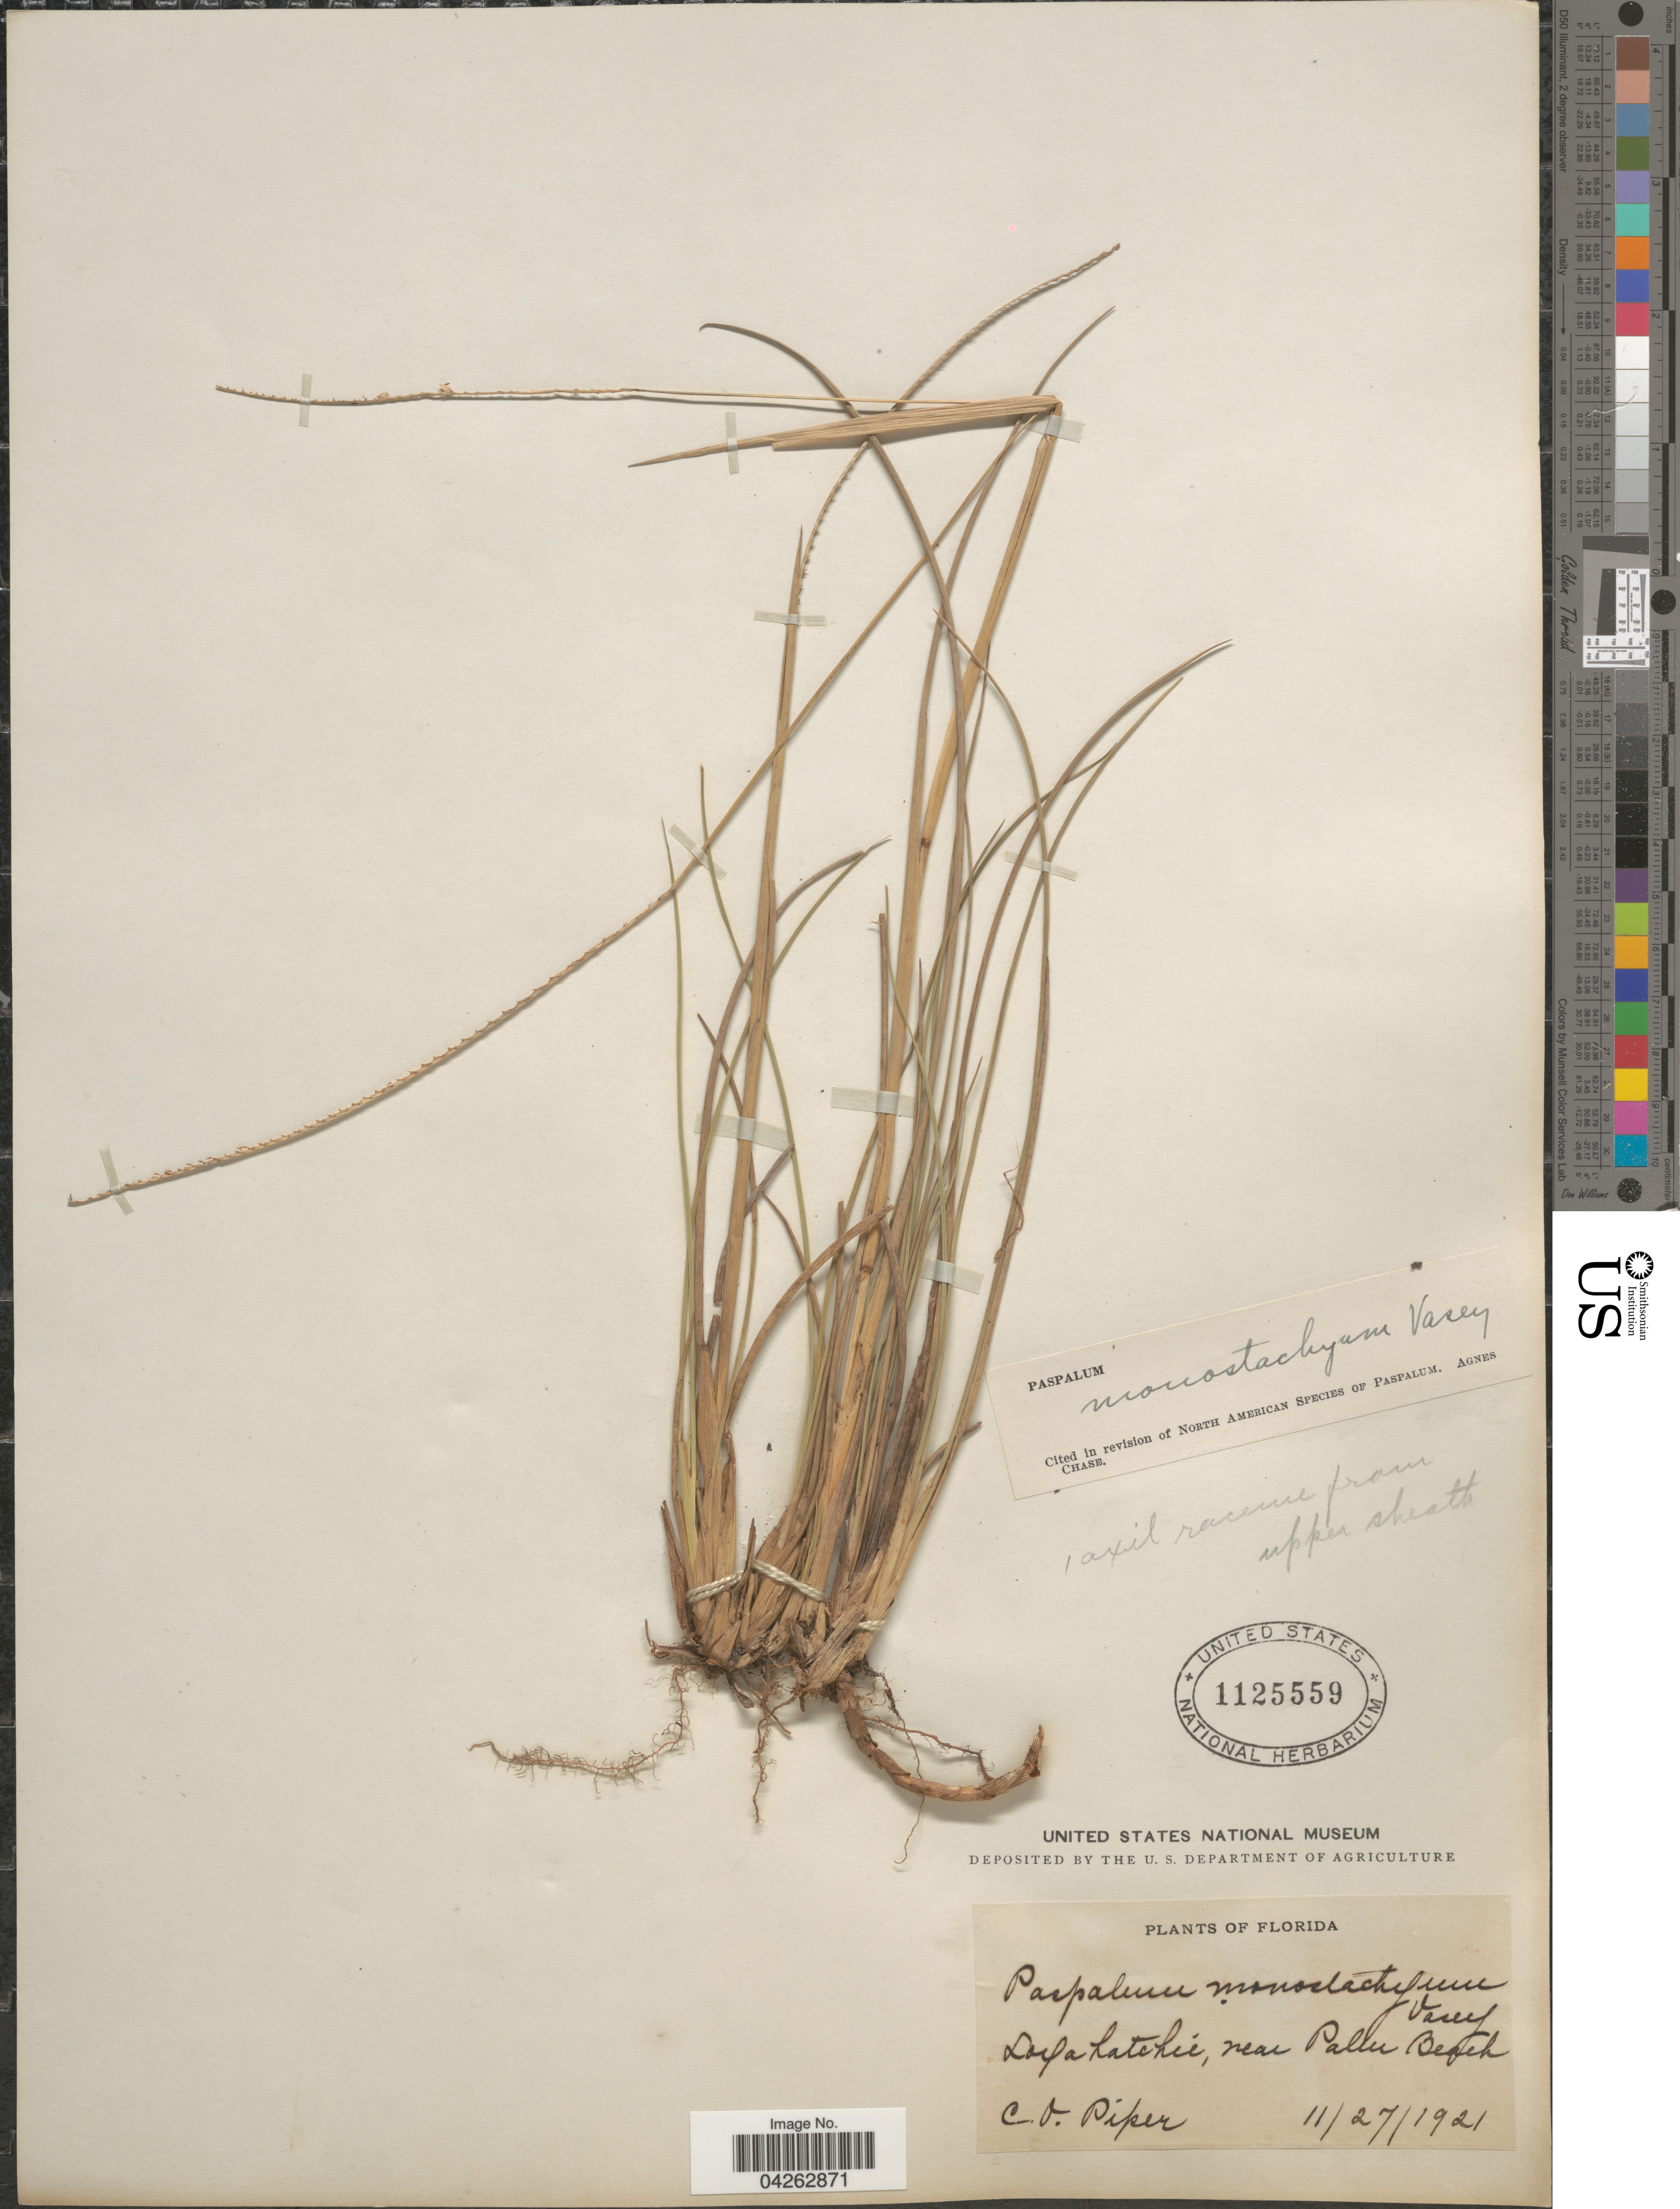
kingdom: Plantae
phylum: Tracheophyta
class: Liliopsida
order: Poales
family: Poaceae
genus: Paspalum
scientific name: Paspalum monostachyum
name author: Vasey ex Chapm.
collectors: C. V. Piper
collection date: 1921-11-27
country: United States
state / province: Florida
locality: Loxahatchee, near Palm Beach.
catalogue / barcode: US 1125559